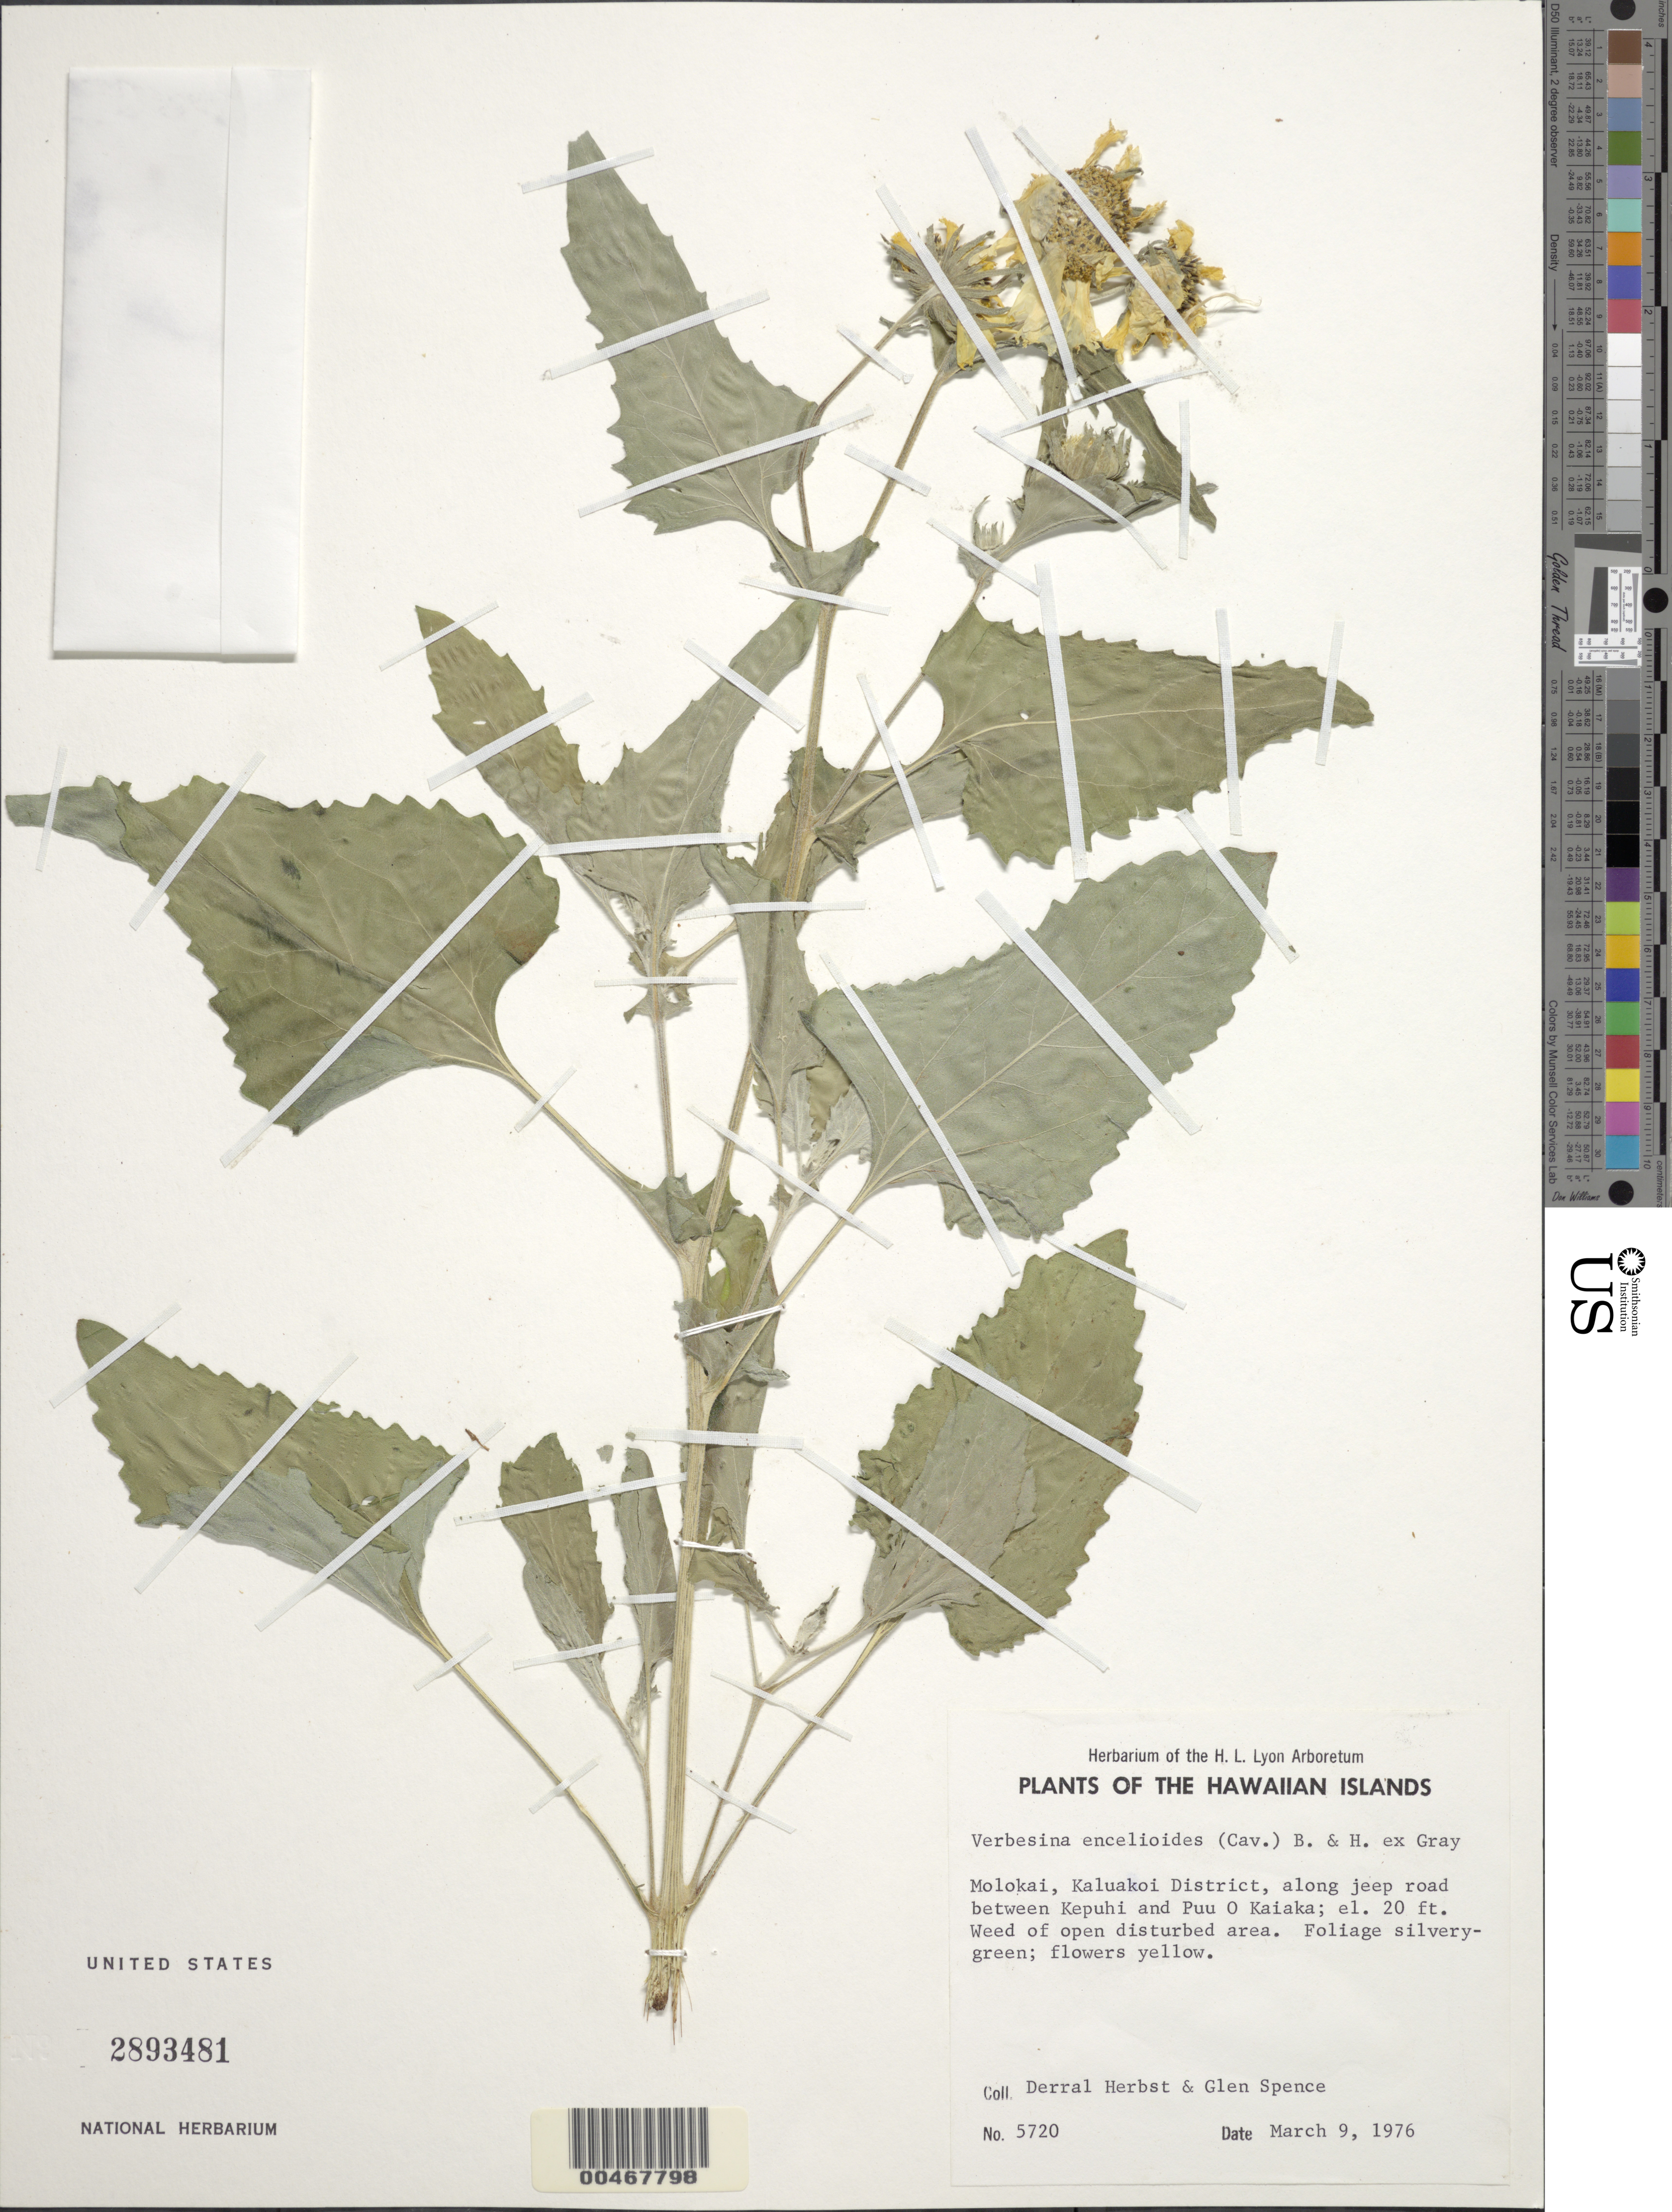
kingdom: Plantae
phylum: Tracheophyta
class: Magnoliopsida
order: Asterales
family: Asteraceae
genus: Verbesina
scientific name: Verbesina encelioides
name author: (Cav.) Benth. & Hook. ex A. Gray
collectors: D. R. Herbst & G. Spence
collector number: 5720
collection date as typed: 9 Mar 1976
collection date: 1976-03-09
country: United States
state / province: Hawaii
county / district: Maui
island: Moloka'i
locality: Kaluakoi Dist., along jeep rd. between Kepuhi and Puu O Kaiaka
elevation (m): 6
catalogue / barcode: US 2893481